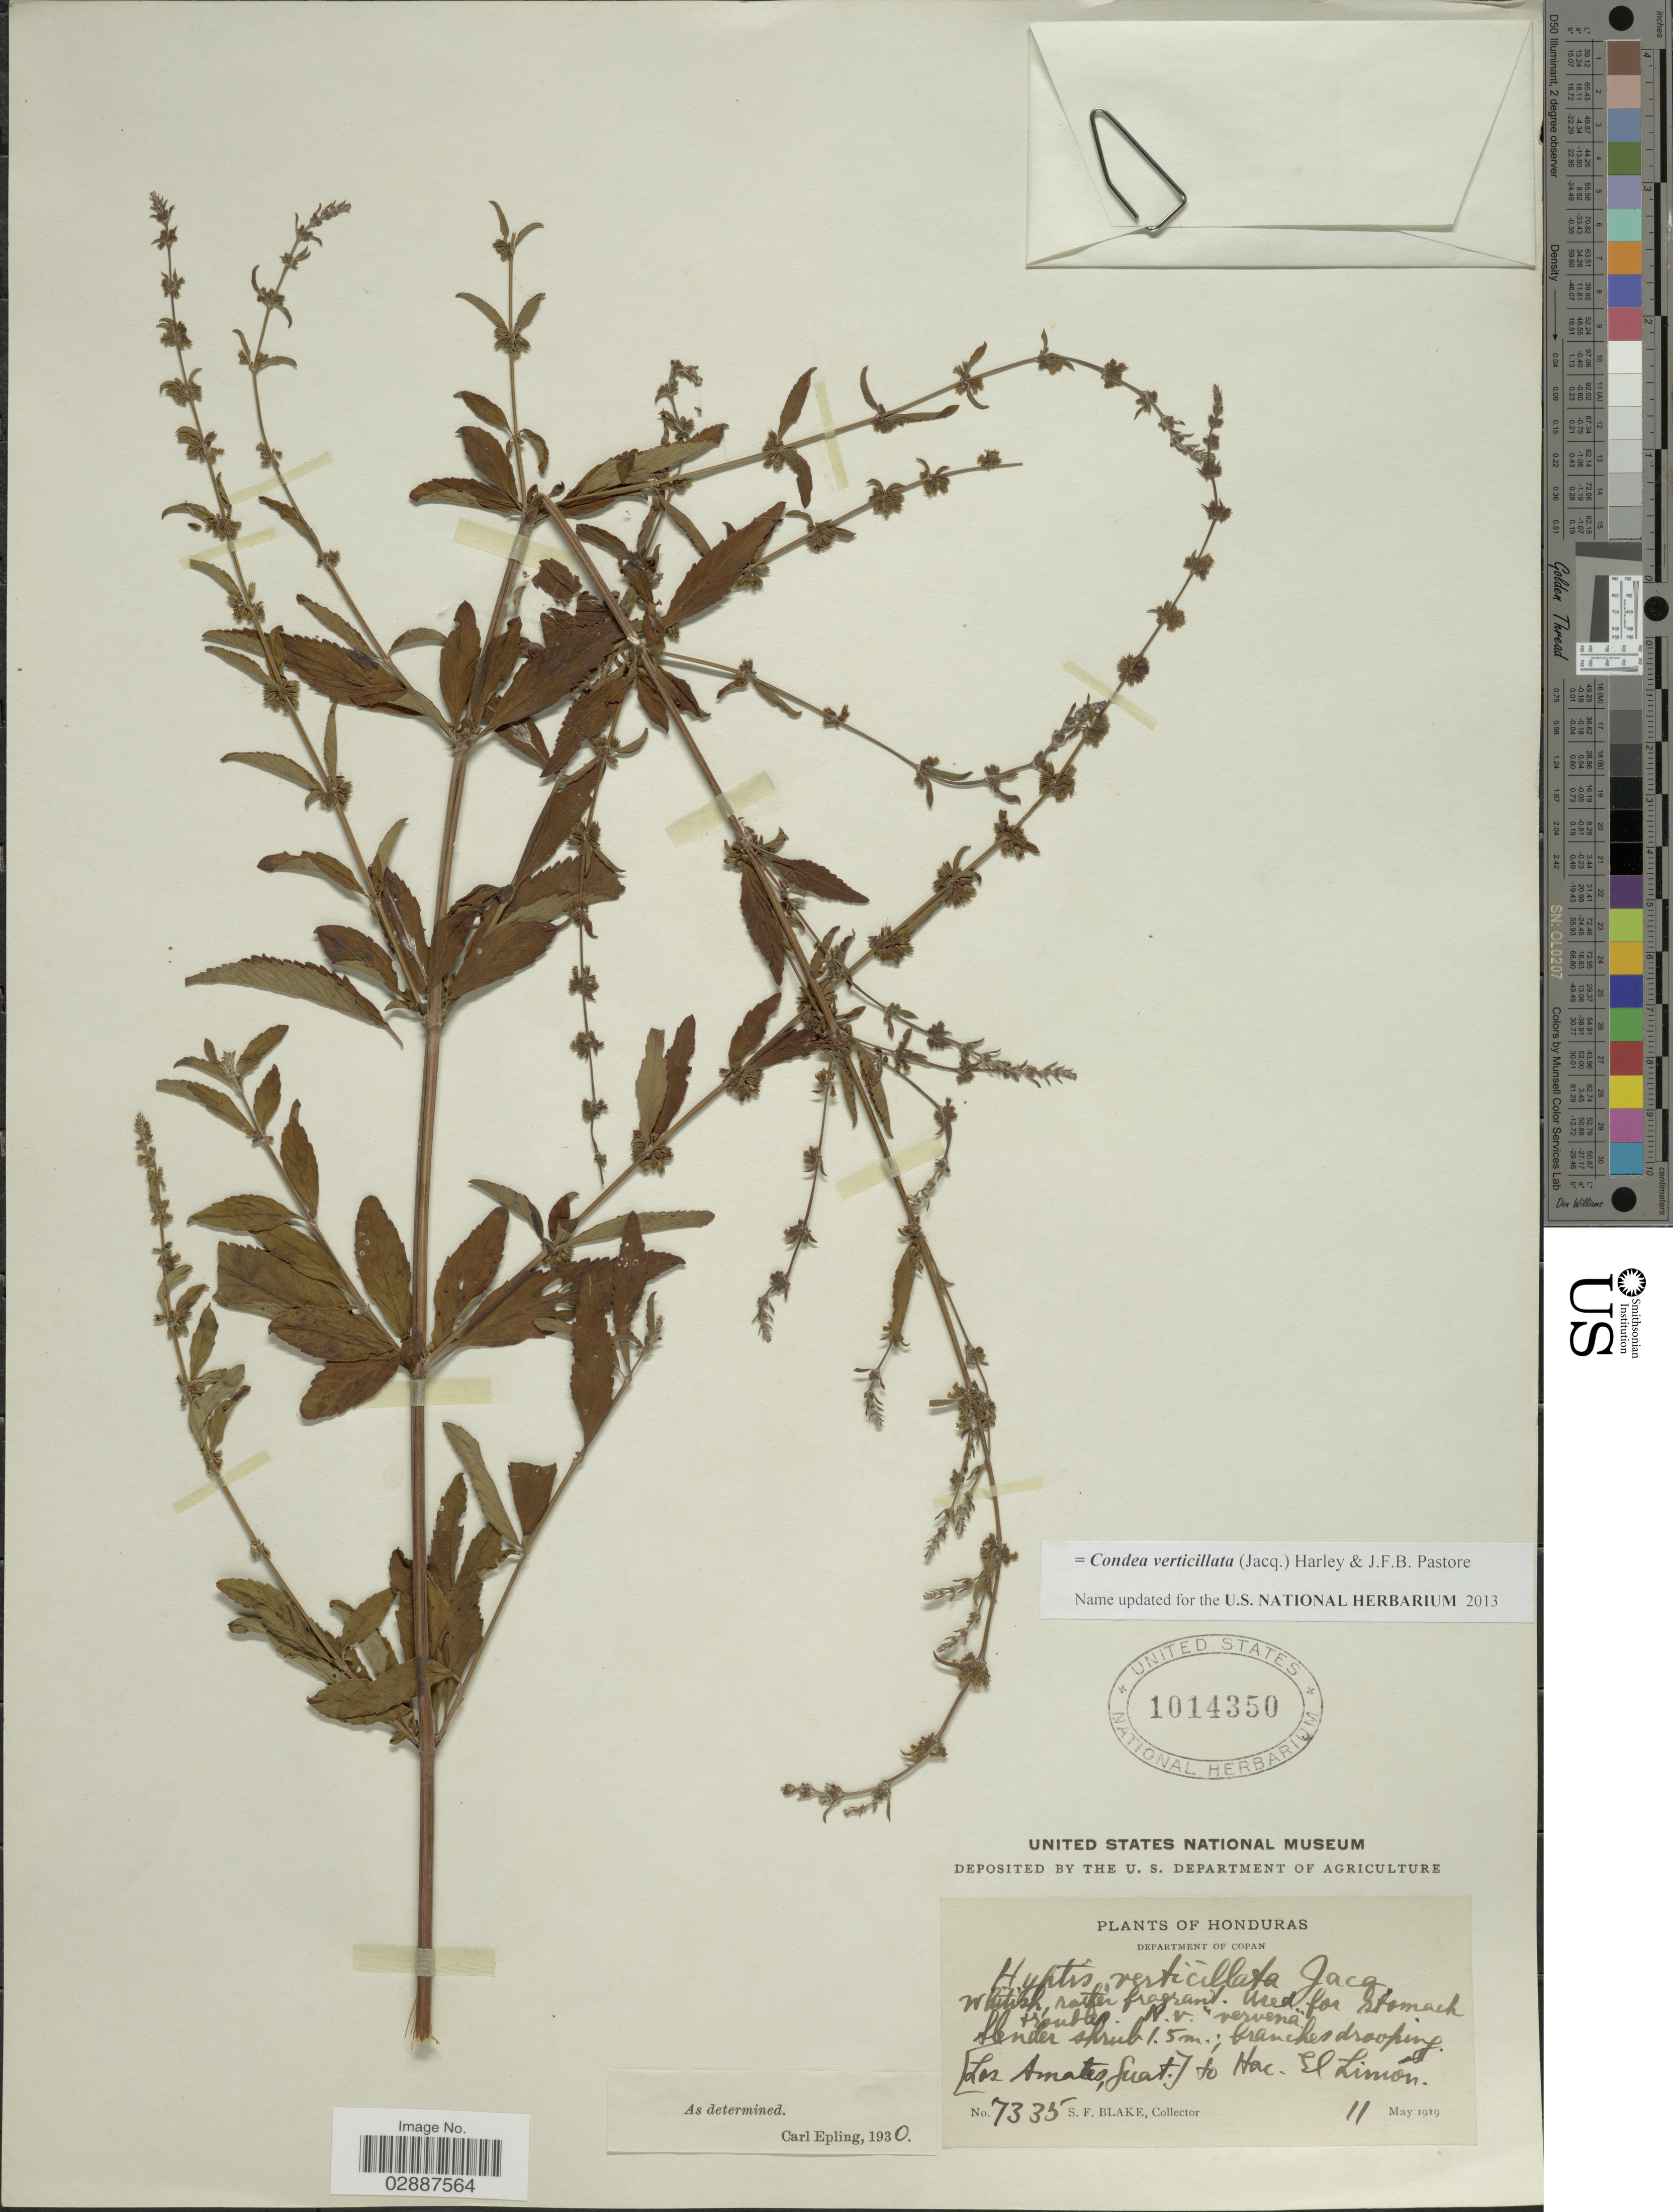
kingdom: Plantae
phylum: Tracheophyta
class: Magnoliopsida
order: Lamiales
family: Lamiaceae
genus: Condea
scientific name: Condea verticillata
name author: (Jacq.) Harley & J.F.B. Pastore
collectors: S. Blake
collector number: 7335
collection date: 1919-05-11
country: Honduras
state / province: Copán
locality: Department of Copan. [Los Amates, Guat.] to Hac. El Limón.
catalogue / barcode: US 1014350